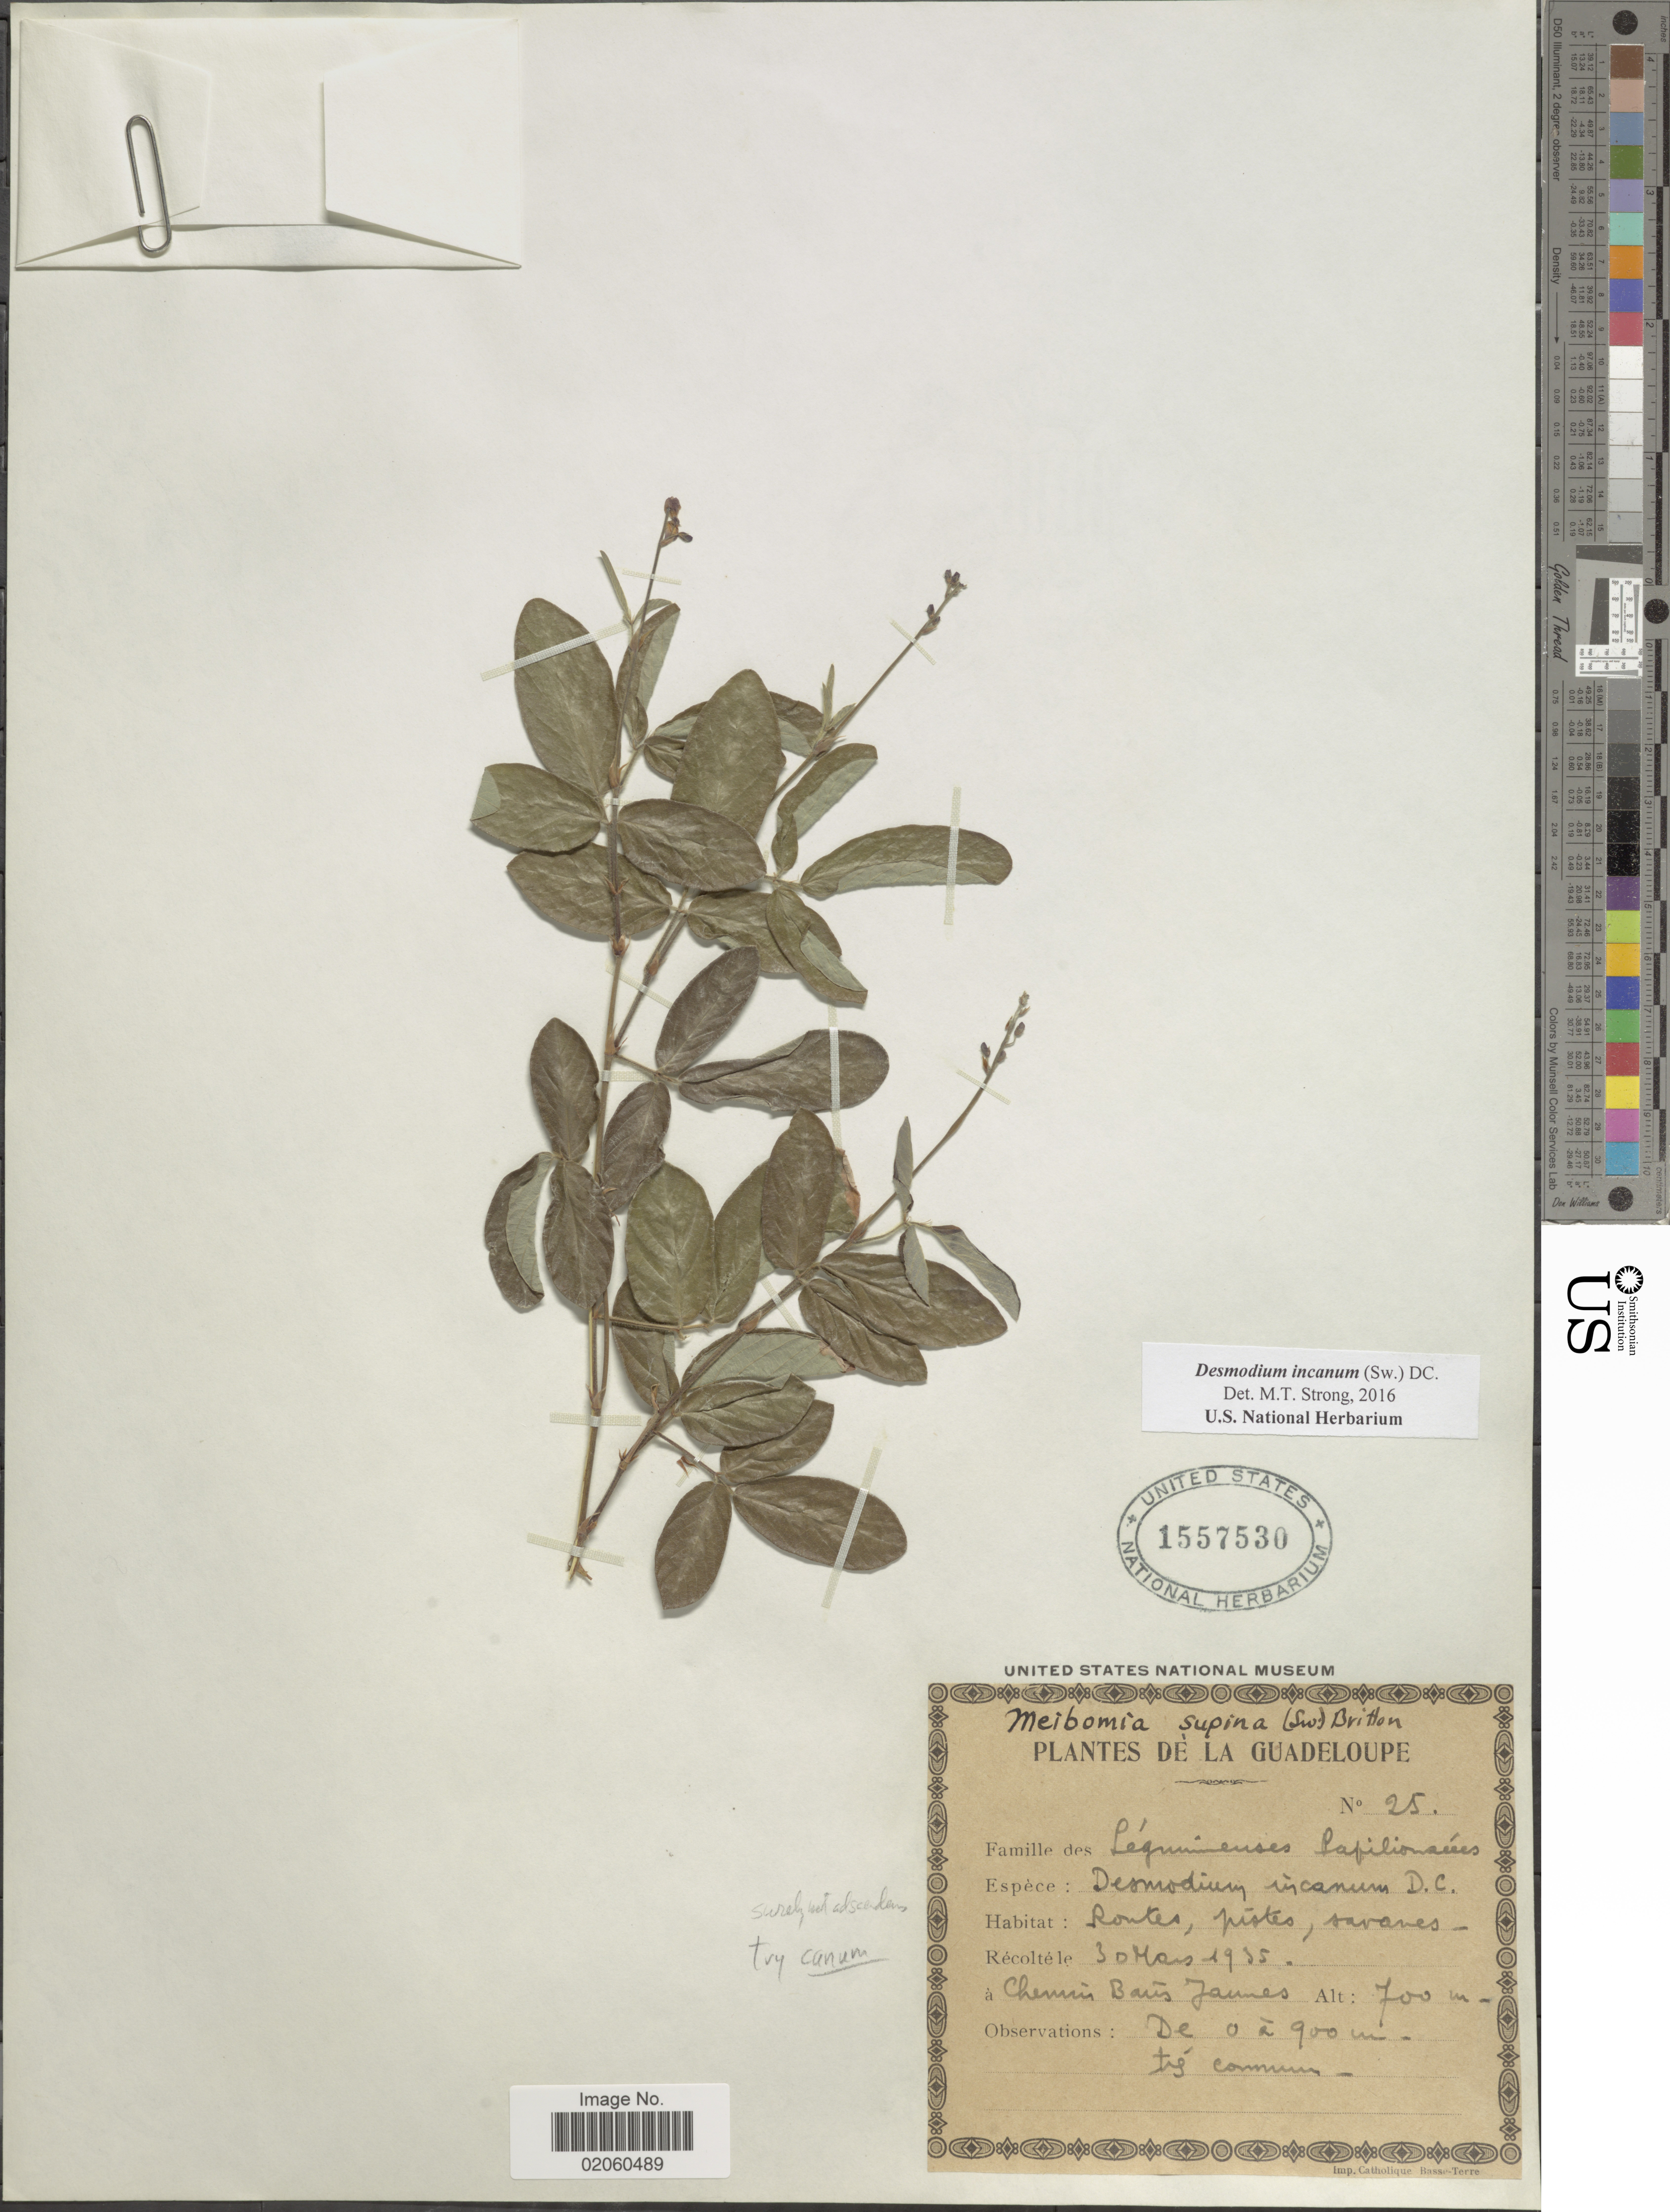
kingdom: Plantae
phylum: Tracheophyta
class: Magnoliopsida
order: Fabales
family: Fabaceae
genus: Desmodium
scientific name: Desmodium incanum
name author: (Sw.) DC.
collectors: C. Jaunes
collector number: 25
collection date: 1935-03-30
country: Guadeloupe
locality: Rontes, pistes savanes [interpreted]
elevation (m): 900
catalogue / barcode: US 1557530